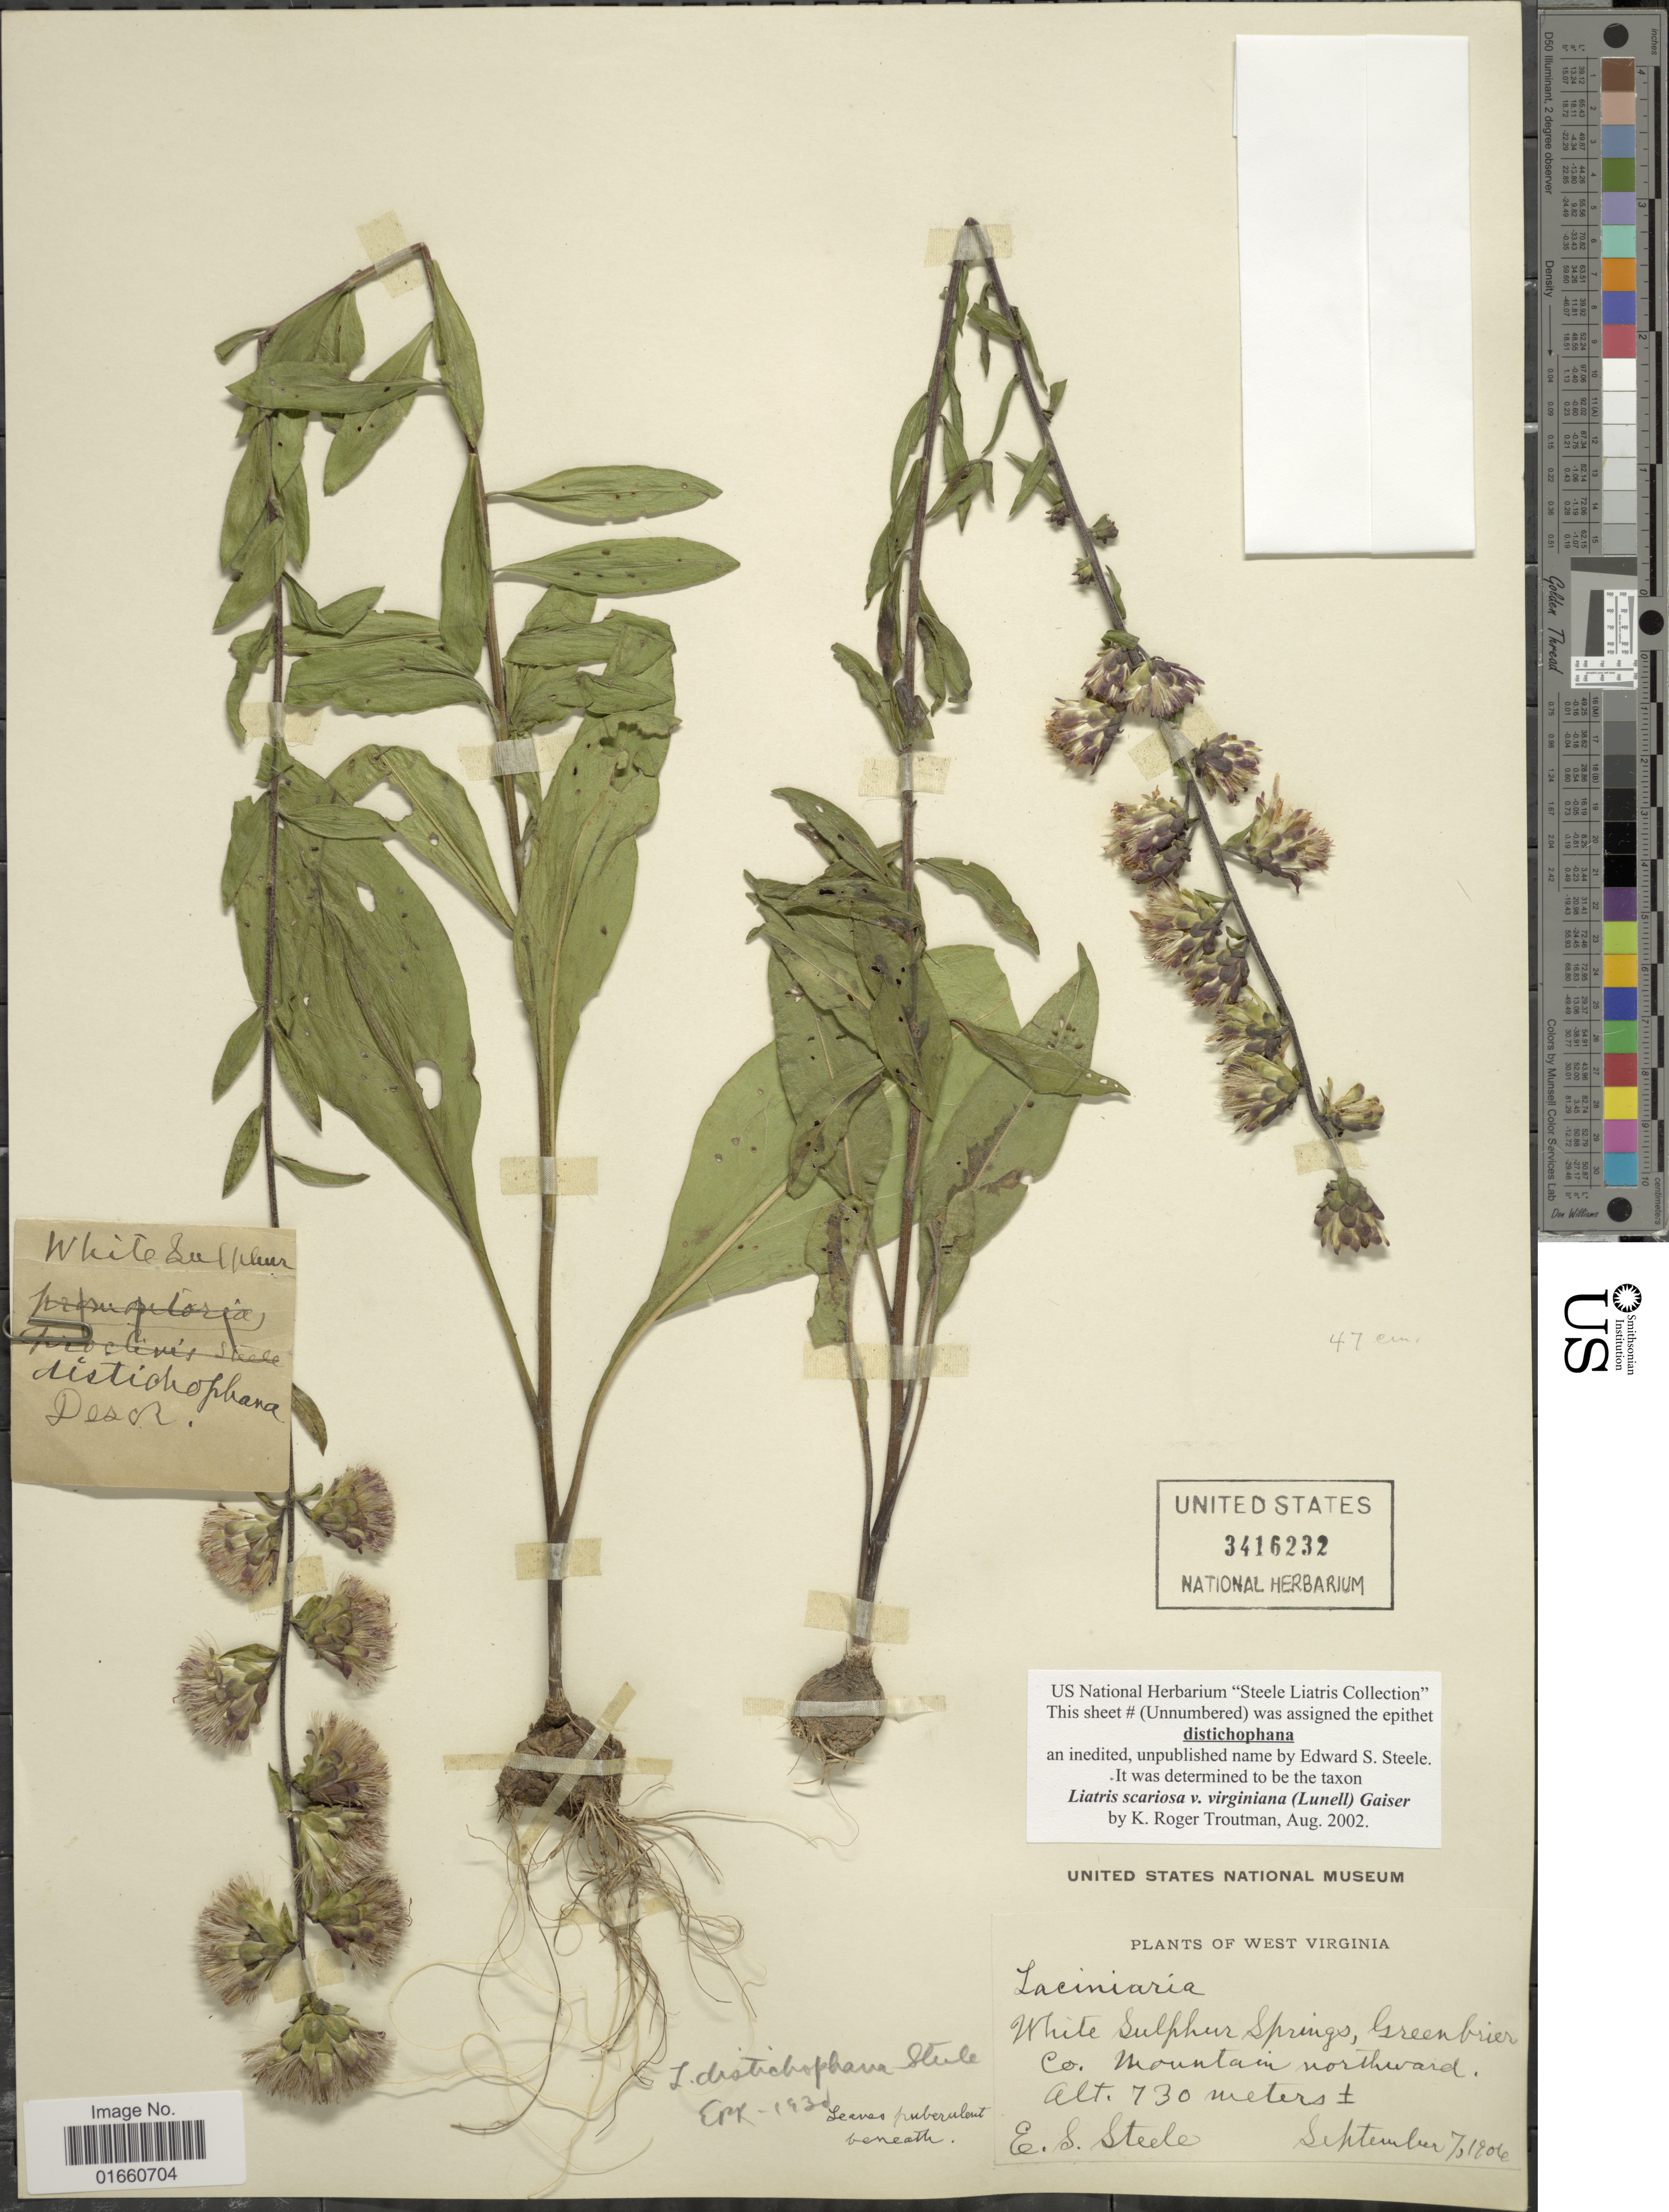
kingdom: Plantae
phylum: Tracheophyta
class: Magnoliopsida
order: Asterales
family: Asteraceae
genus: Liatris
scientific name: Liatris scariosa var. virginiana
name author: (Lunell) Gaiser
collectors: E. Steele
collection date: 1906-09-07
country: United States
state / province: West Virginia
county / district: Greenbrier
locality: White Sulphur Springs, Mountain northward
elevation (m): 730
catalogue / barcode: US 3416232